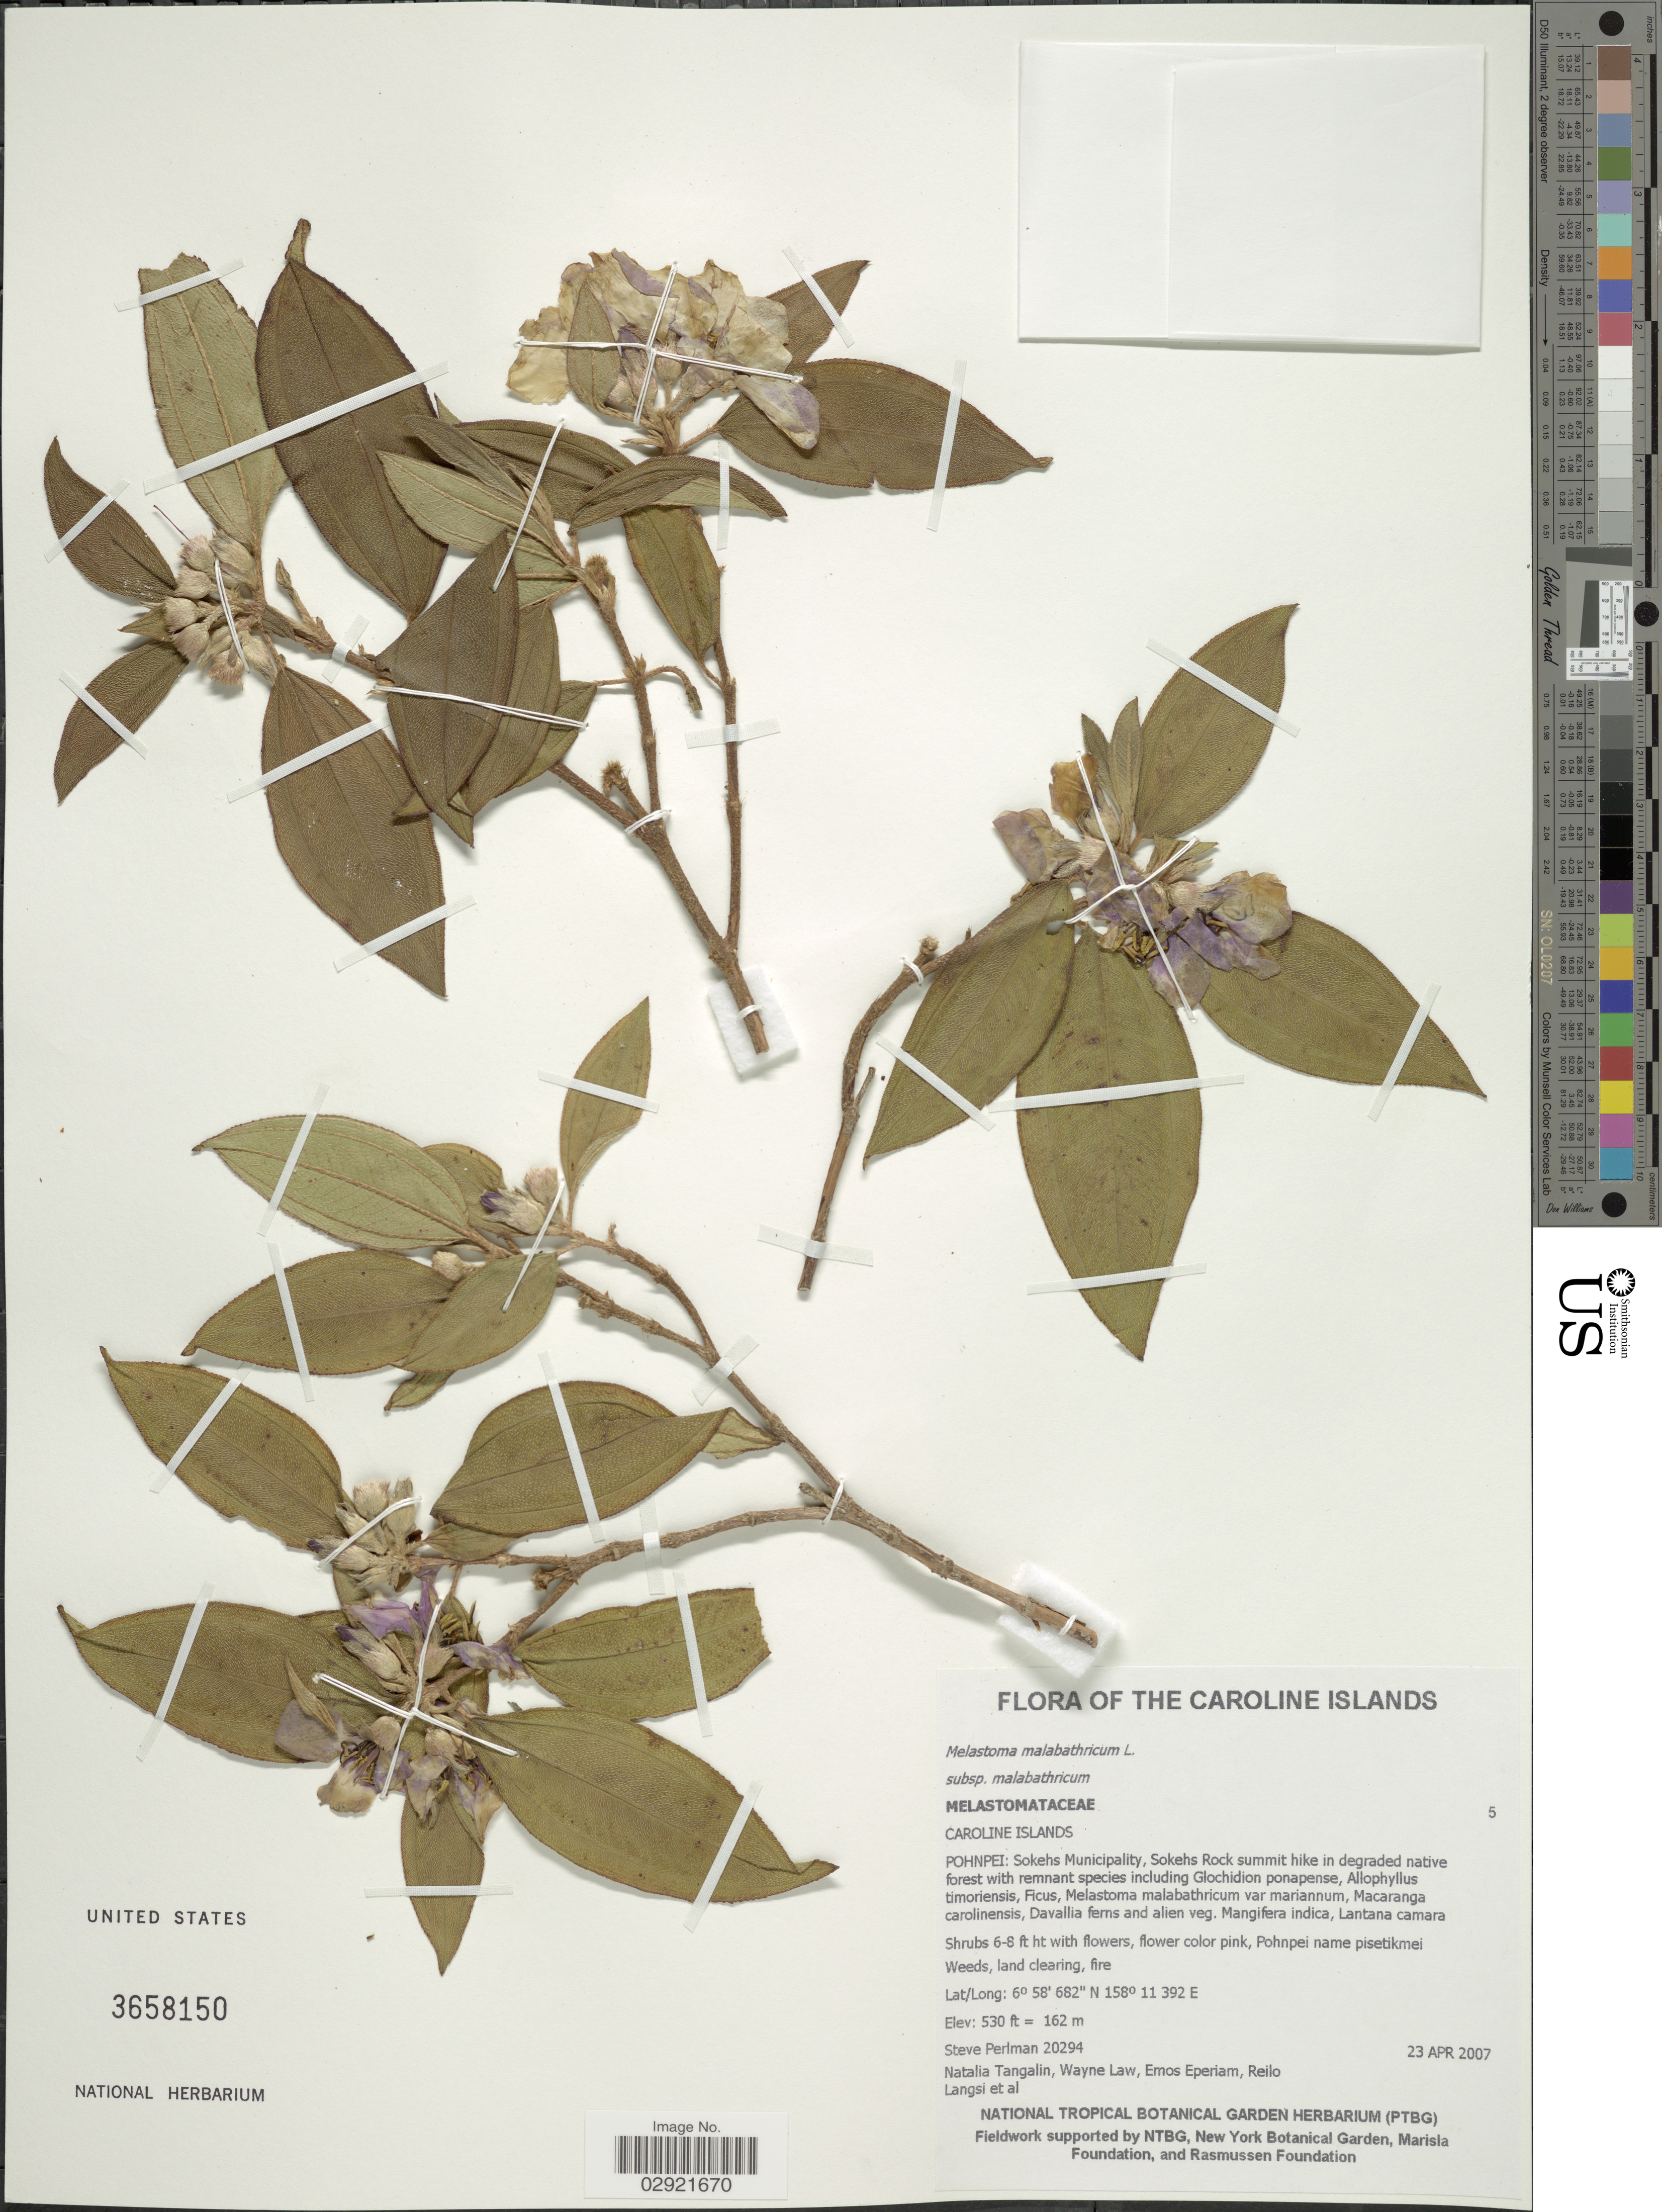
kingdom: Plantae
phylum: Tracheophyta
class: Magnoliopsida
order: Myrtales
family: Melastomataceae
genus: Melastoma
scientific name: Melastoma malabathricum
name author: L.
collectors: S. Perlman, N. Tangalin, W. Law, E. Eperiam & et al.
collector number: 20294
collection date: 2007-04-23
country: Micronesia, Federated States of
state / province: Pohnpei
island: Pohnpei [Ponape]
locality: Caroline Islands. Pohnpei: Sokehs Municipality, Sokehs Rock summit hike.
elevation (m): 162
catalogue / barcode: US 3658150